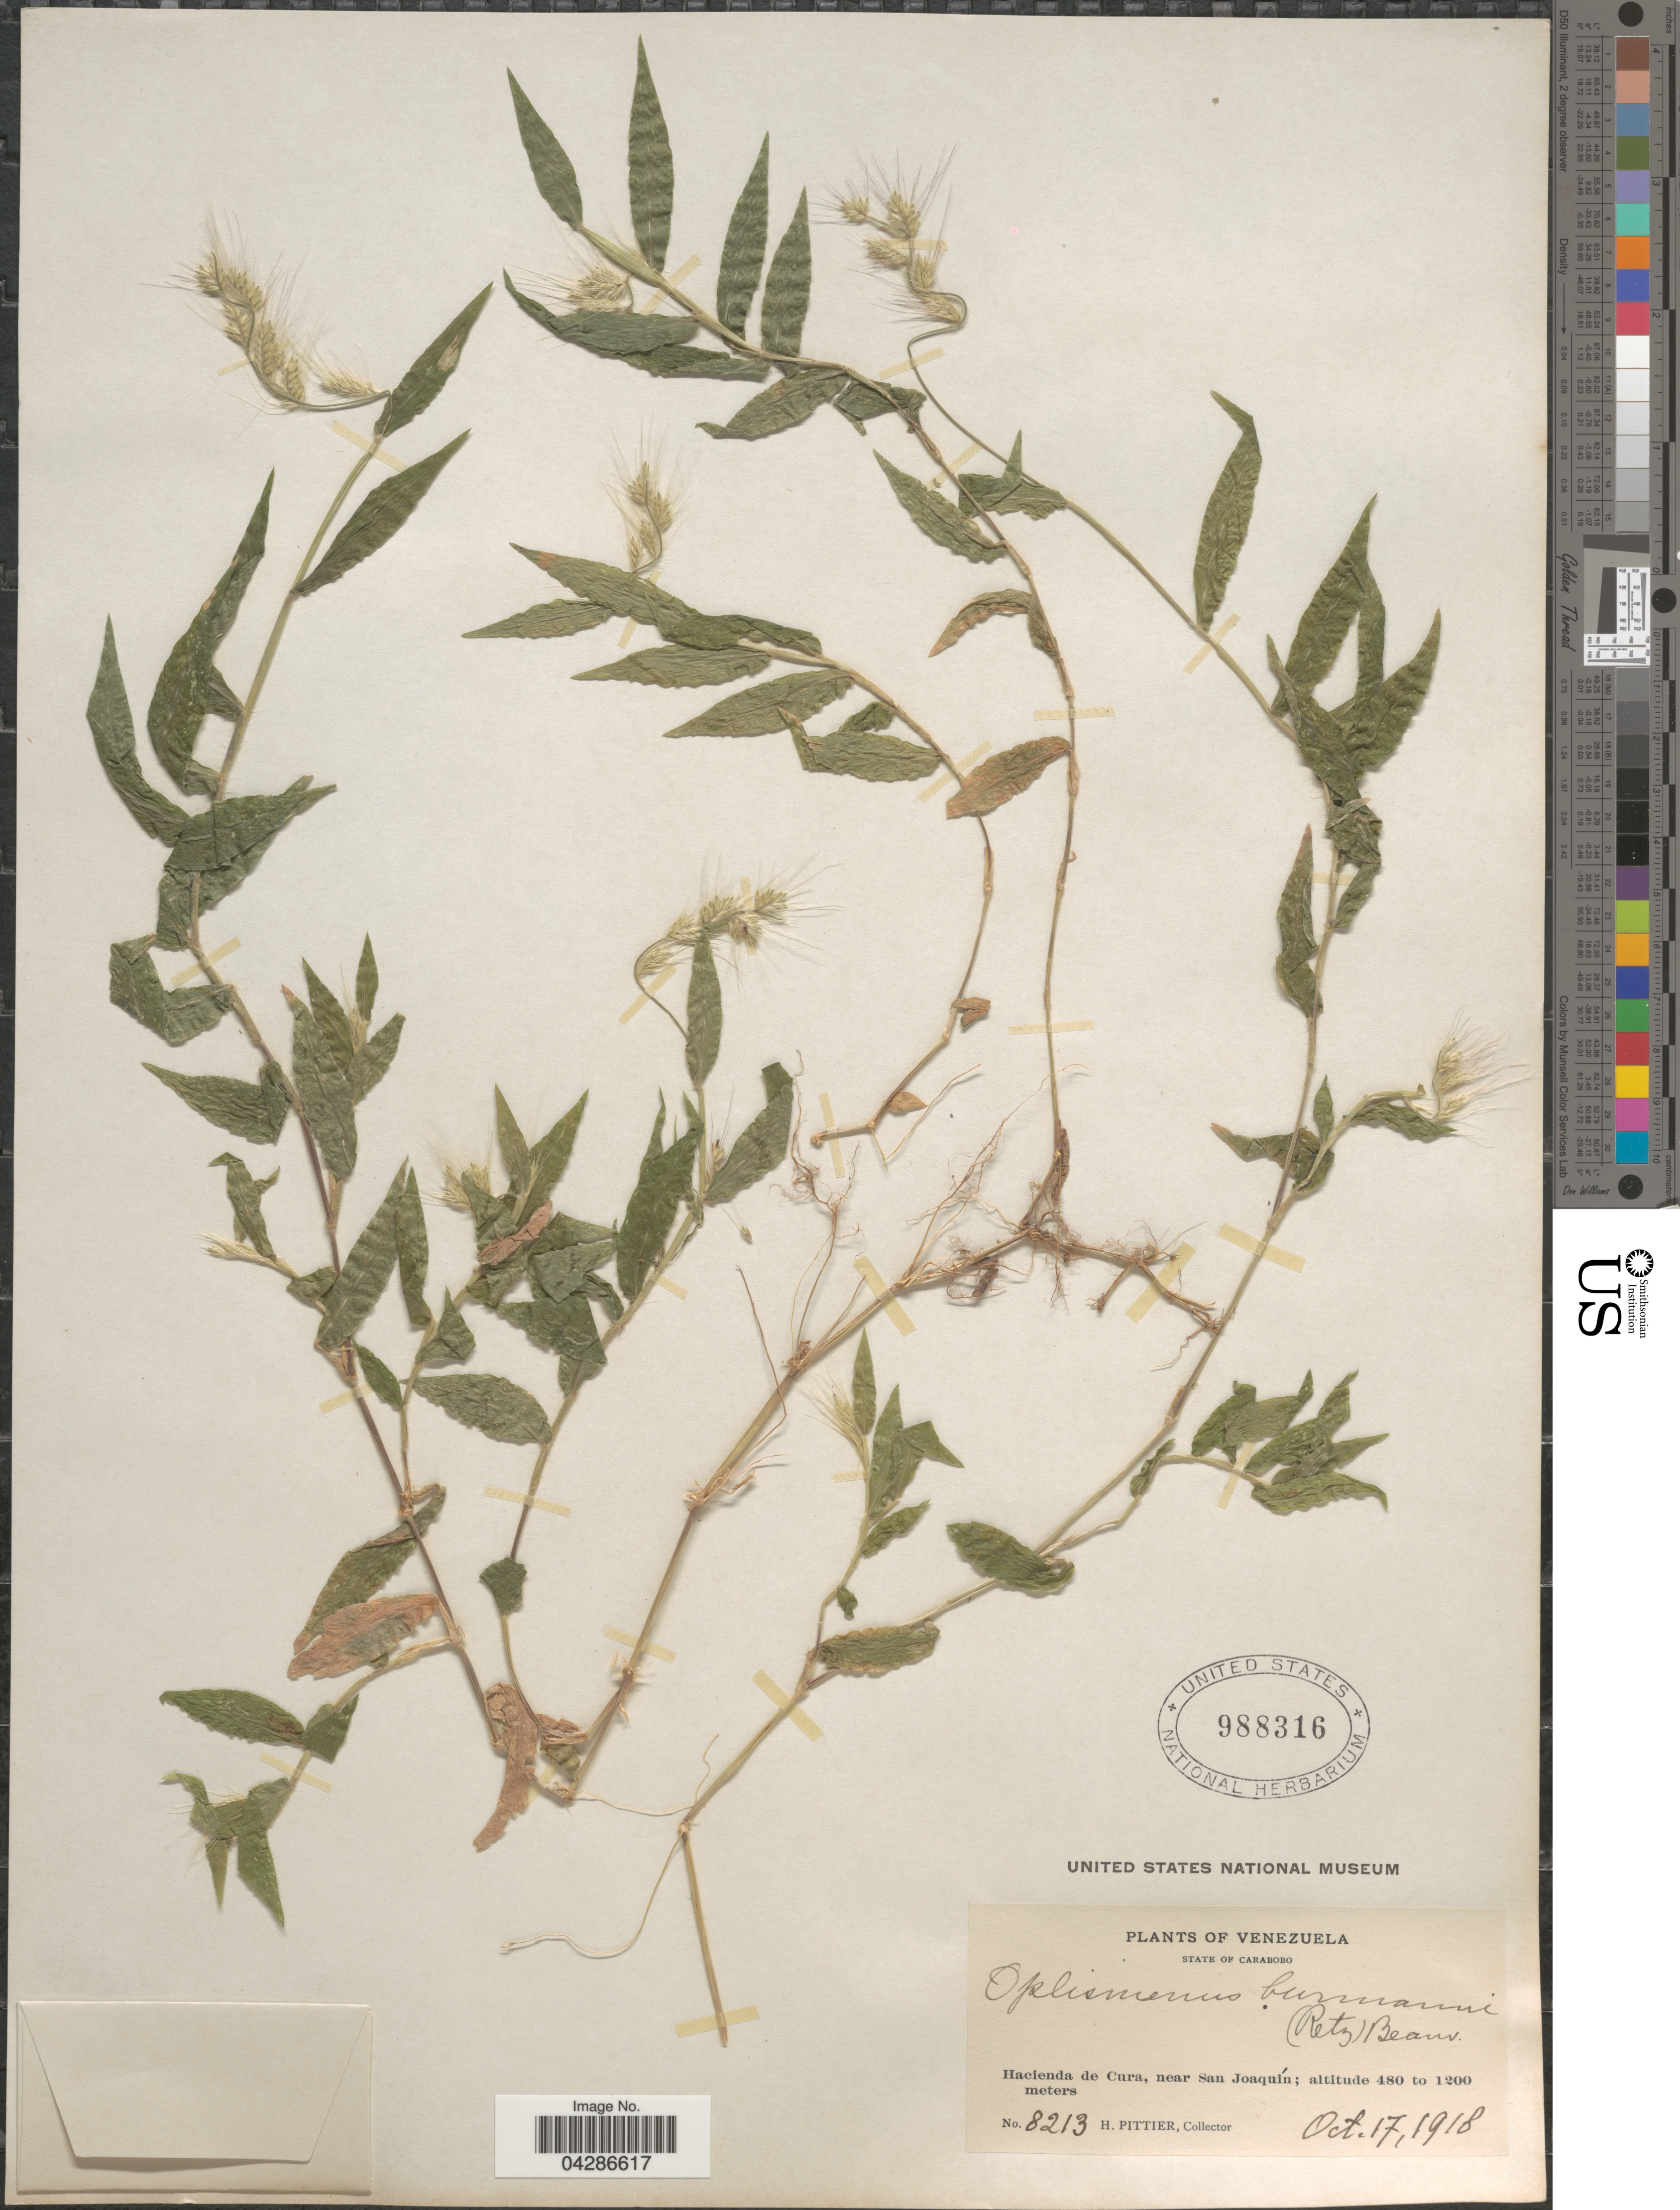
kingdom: Plantae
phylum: Tracheophyta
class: Liliopsida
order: Poales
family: Poaceae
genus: Oplismenus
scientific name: Oplismenus burmannii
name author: (Retz.) P. Beauv.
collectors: H. F. Pittier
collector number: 8213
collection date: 1918-10-17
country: Venezuela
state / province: Carabobo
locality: Hacienda de Cura, near San Joaquín.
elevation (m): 480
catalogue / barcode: US 988316